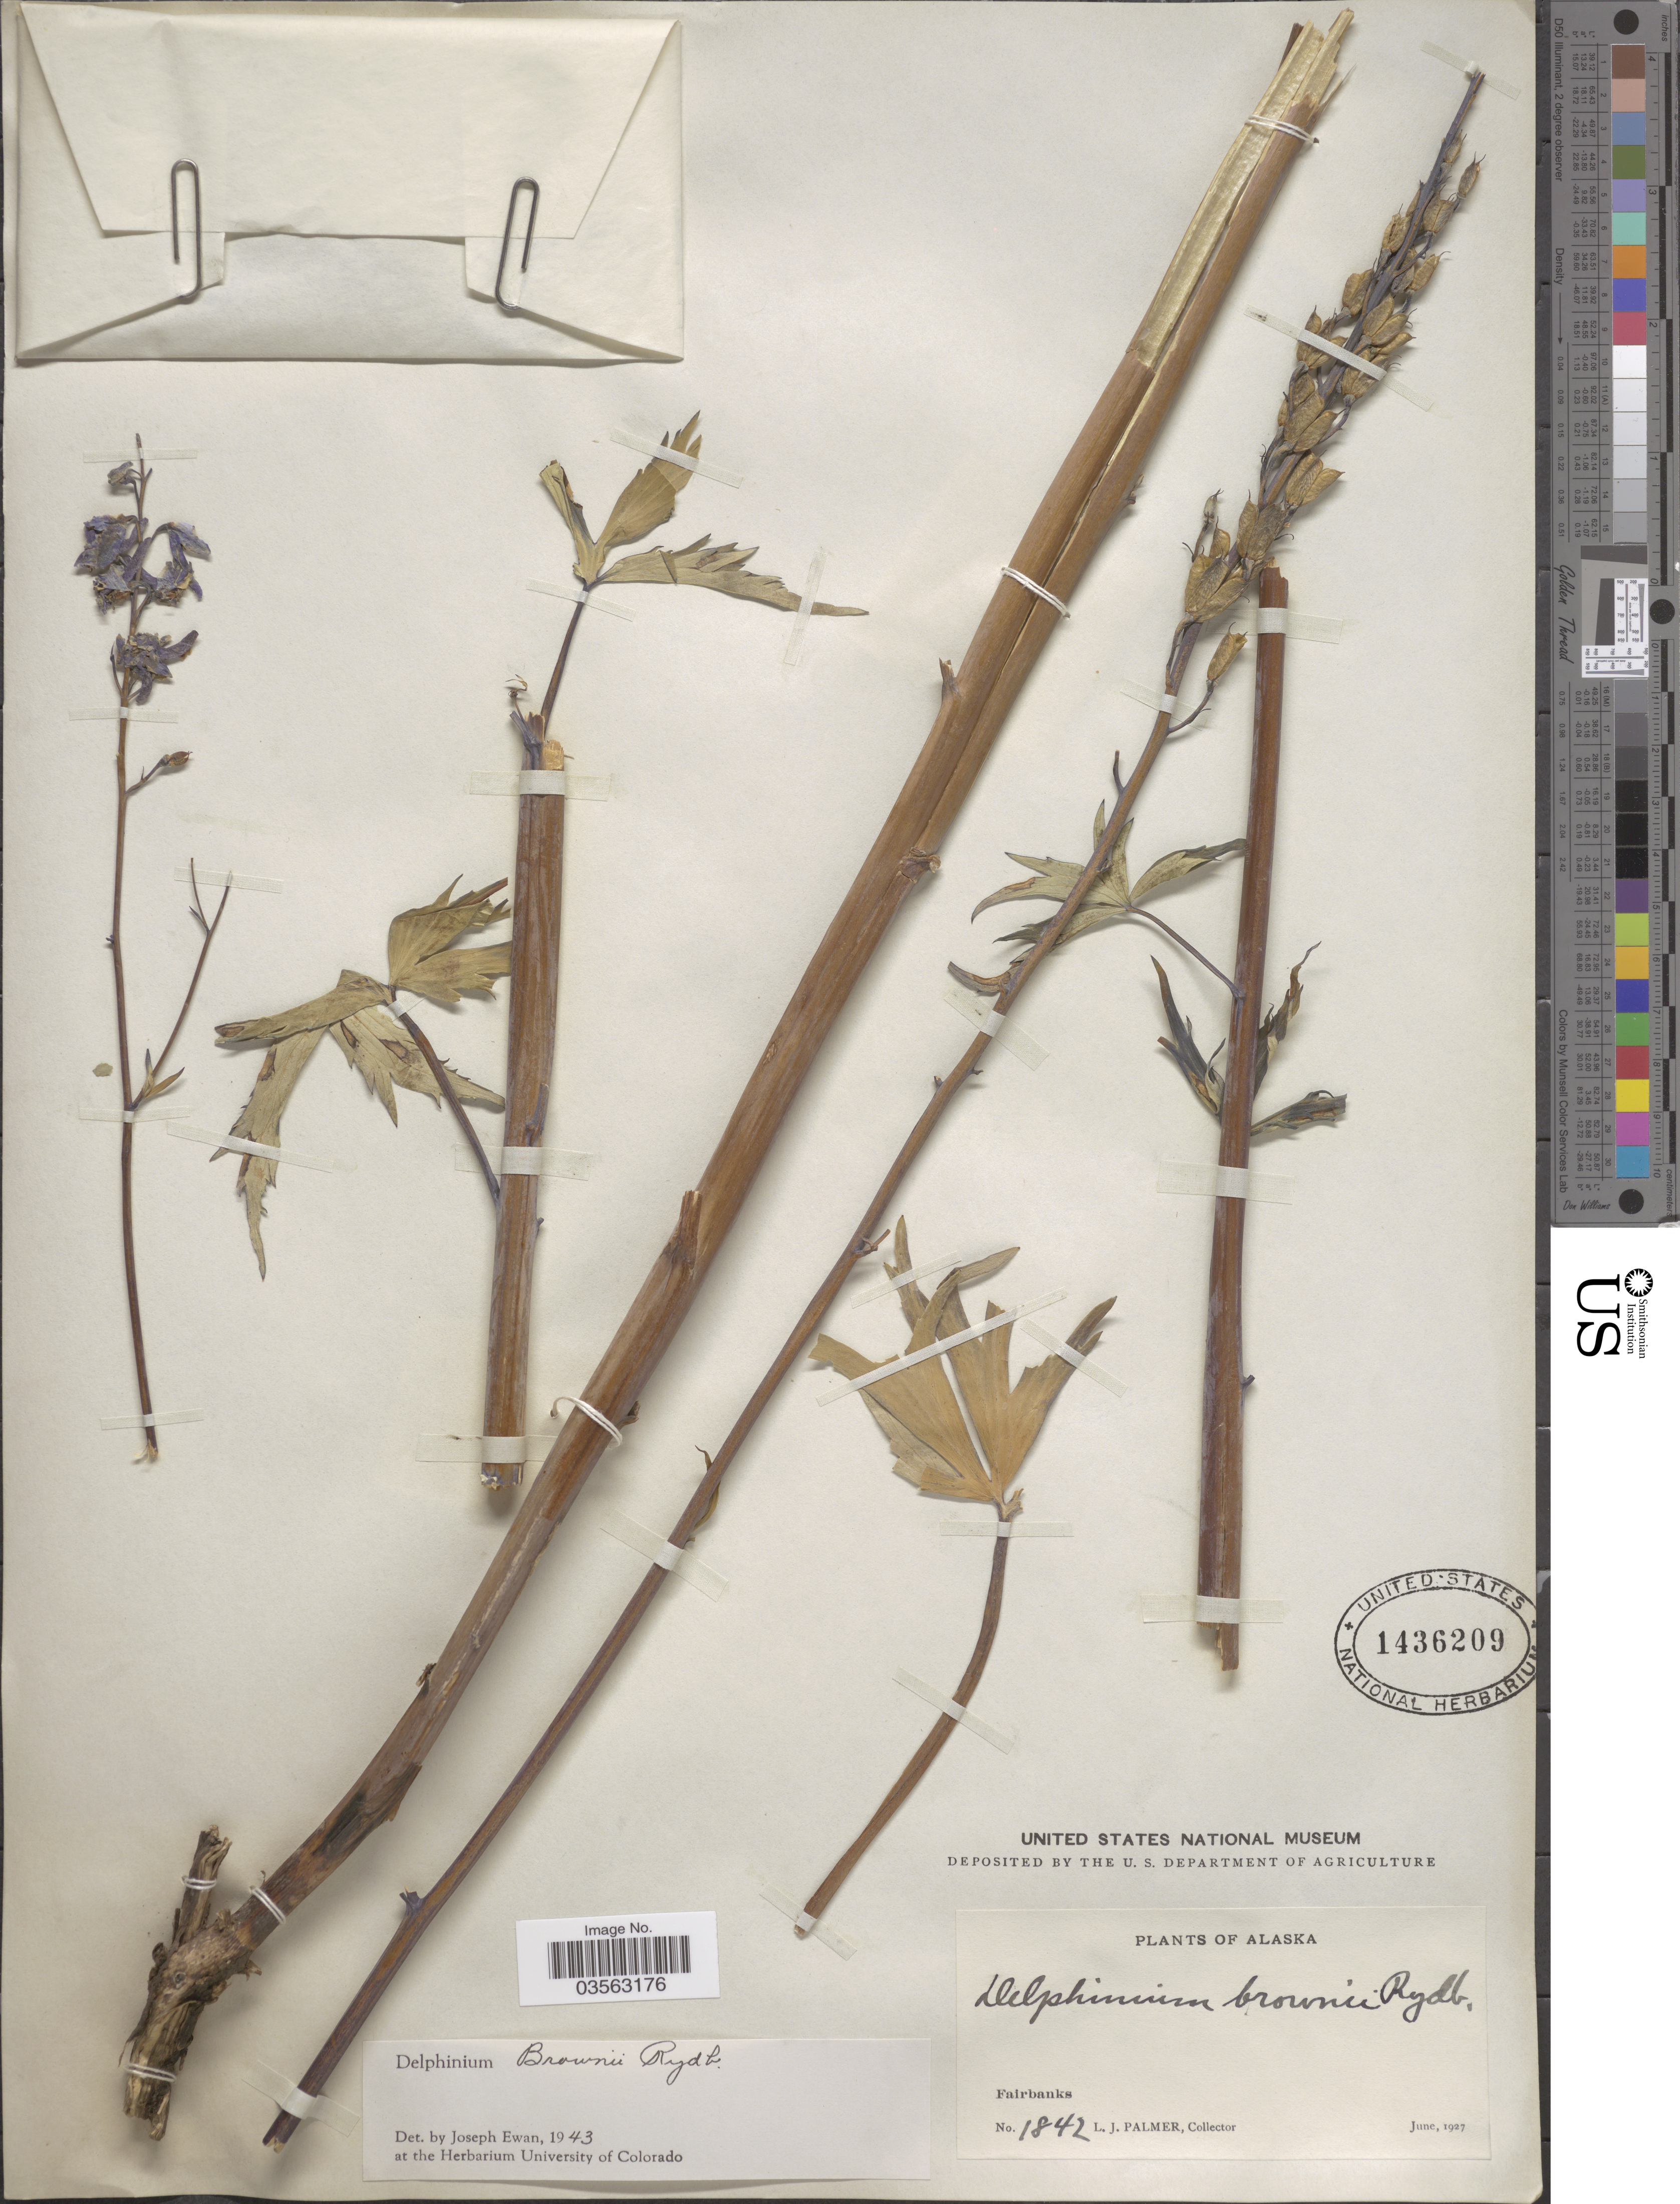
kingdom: Plantae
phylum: Tracheophyta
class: Magnoliopsida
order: Ranunculales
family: Ranunculaceae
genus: Delphinium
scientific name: Delphinium glaucum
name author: S. Watson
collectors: L. J. Palmer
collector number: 1842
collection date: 1927-06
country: United States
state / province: Alaska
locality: Fairbanks.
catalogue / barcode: US 1436209